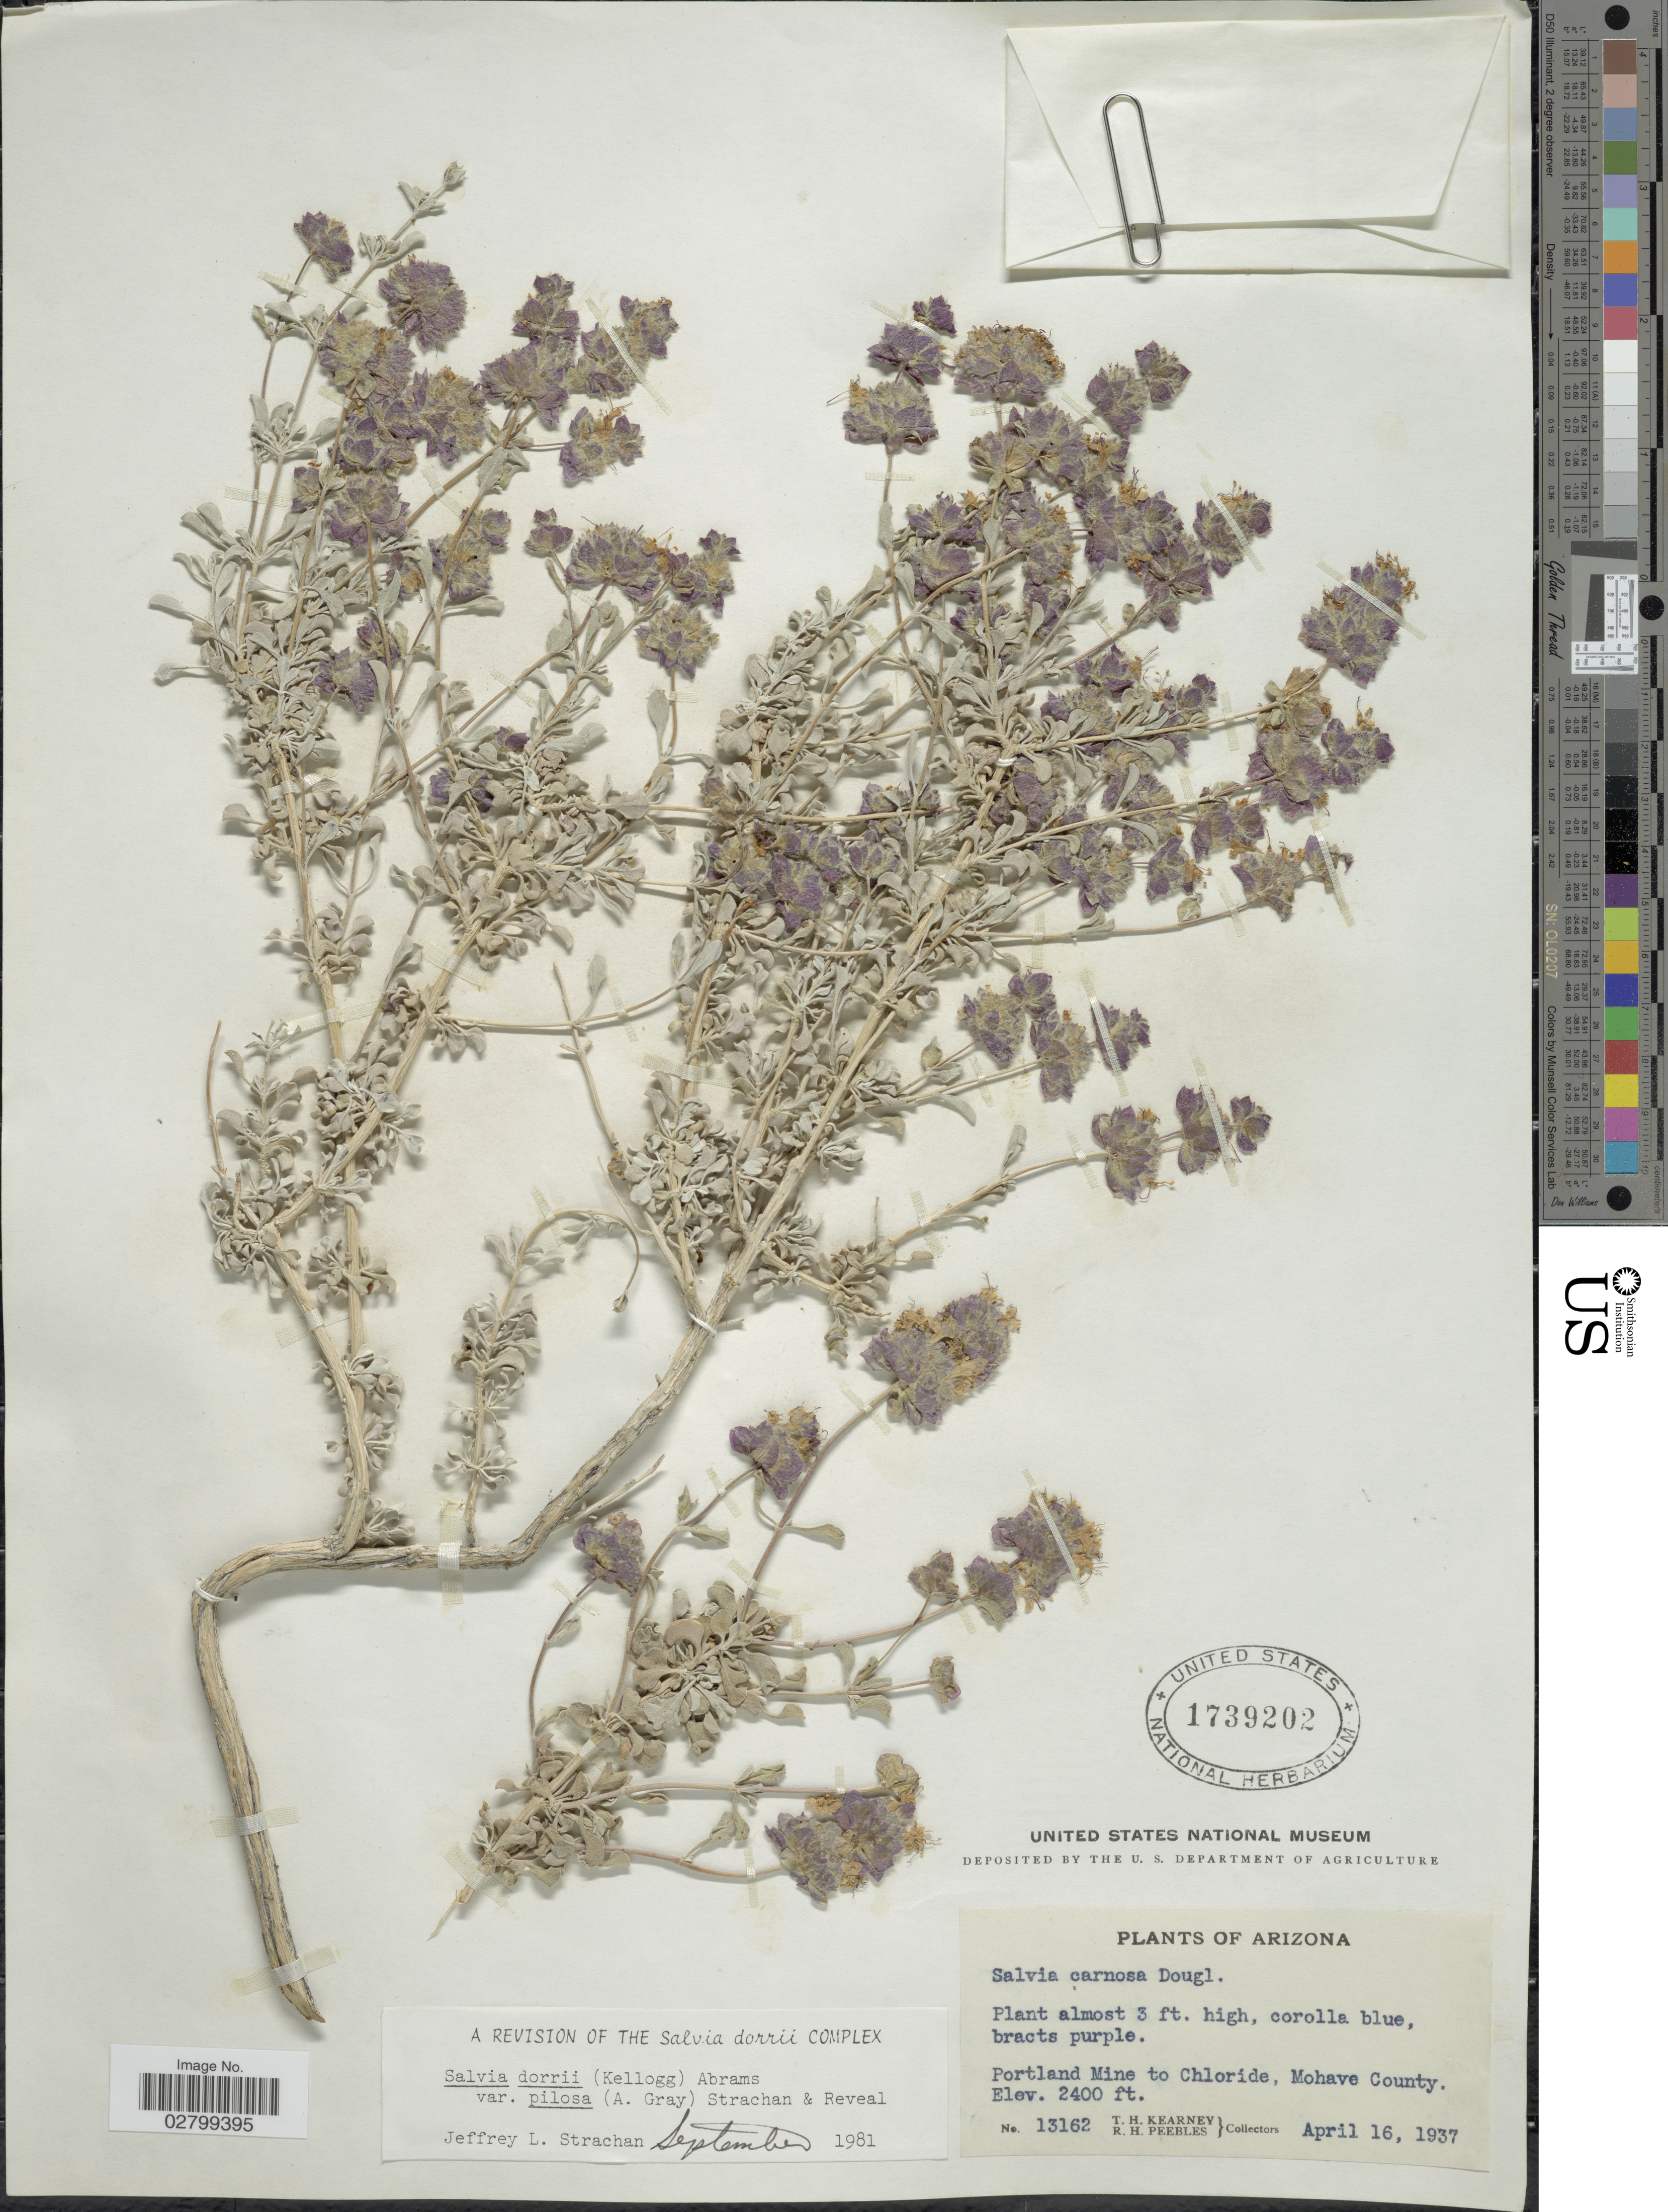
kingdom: Plantae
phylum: Tracheophyta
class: Magnoliopsida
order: Lamiales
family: Lamiaceae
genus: Salvia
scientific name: Salvia dorrii var. pilosa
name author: (A. Gray) Strachan & Reveal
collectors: T. H. Kearney & R. H. Peebles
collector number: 13162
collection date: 1937-04-16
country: United States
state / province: Arizona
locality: Portland Mine to Chloride, Mohave County.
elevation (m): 732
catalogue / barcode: US 1739202